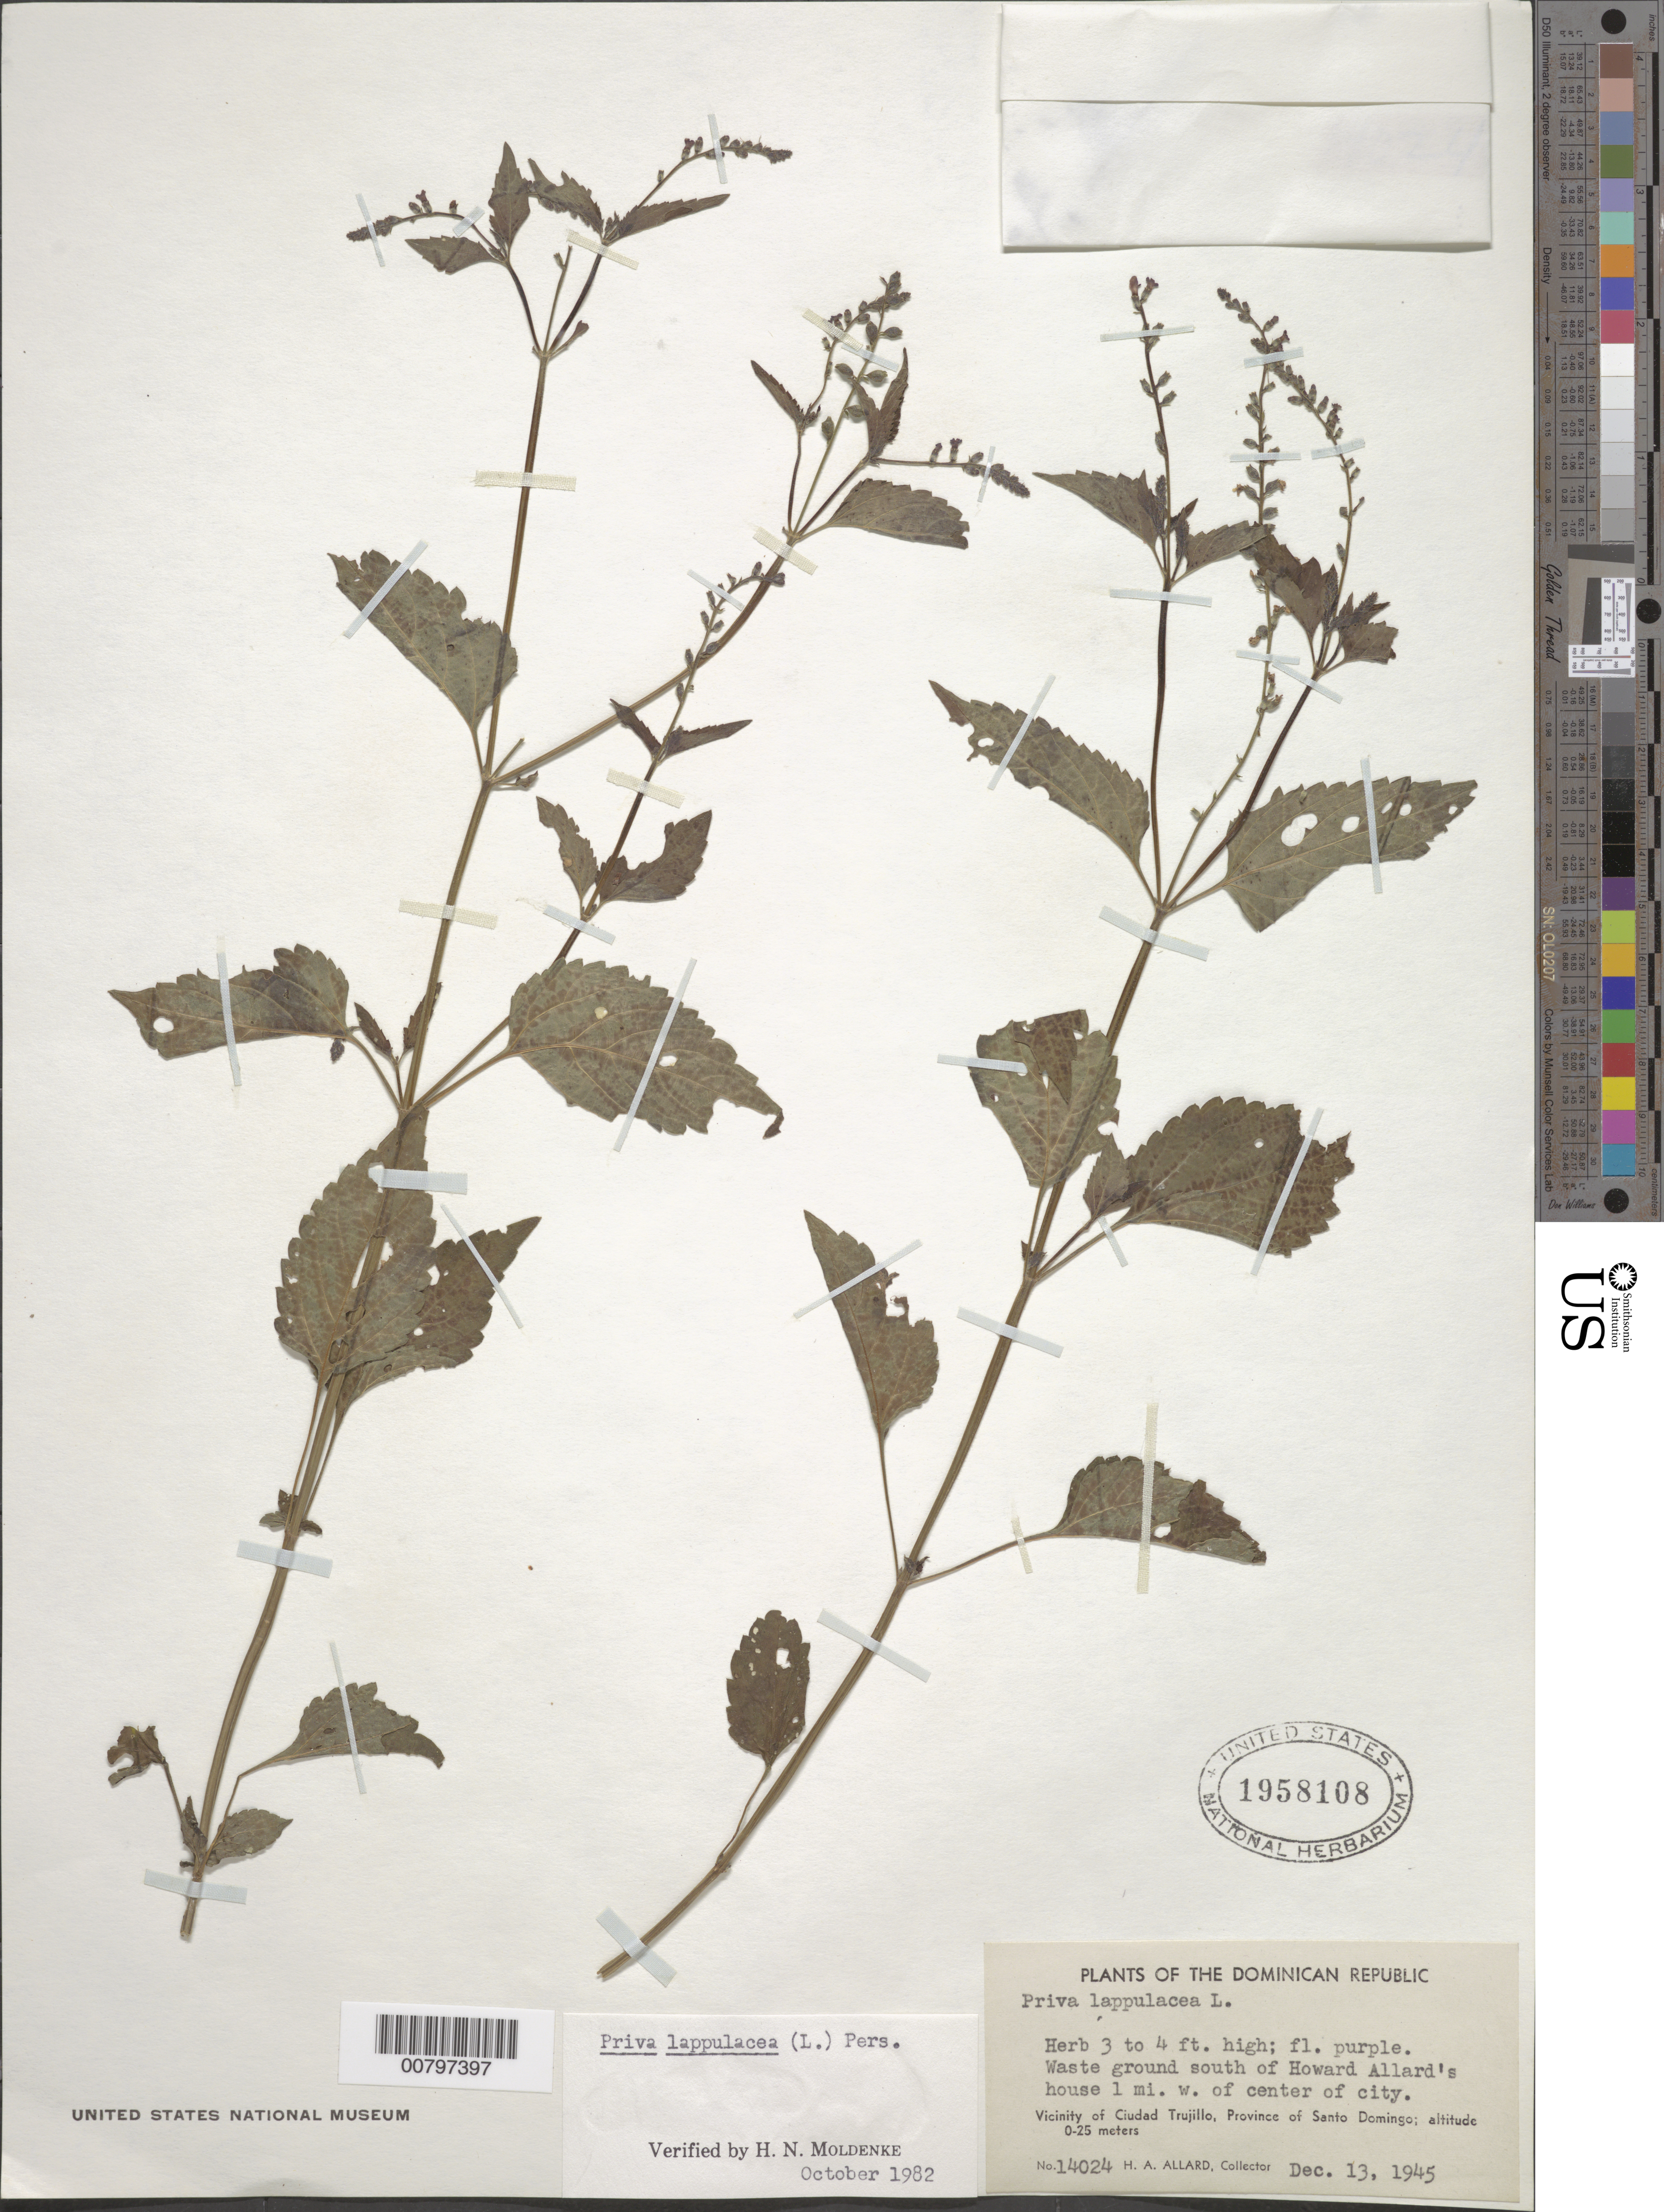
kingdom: Plantae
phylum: Tracheophyta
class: Magnoliopsida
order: Lamiales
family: Verbenaceae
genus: Priva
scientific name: Priva lappulacea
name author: (L.) Pers.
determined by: Moldenke, H. N.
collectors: H. A. Allard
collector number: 14024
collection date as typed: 13 Dec 1945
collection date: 1945-12-13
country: Dominican Republic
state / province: Distrito Nacional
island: Hispaniola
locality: Vicinity of Santo Domingo, S of Howard Allard's home, 1mW of center of city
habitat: Waste ground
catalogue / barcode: US 1958108